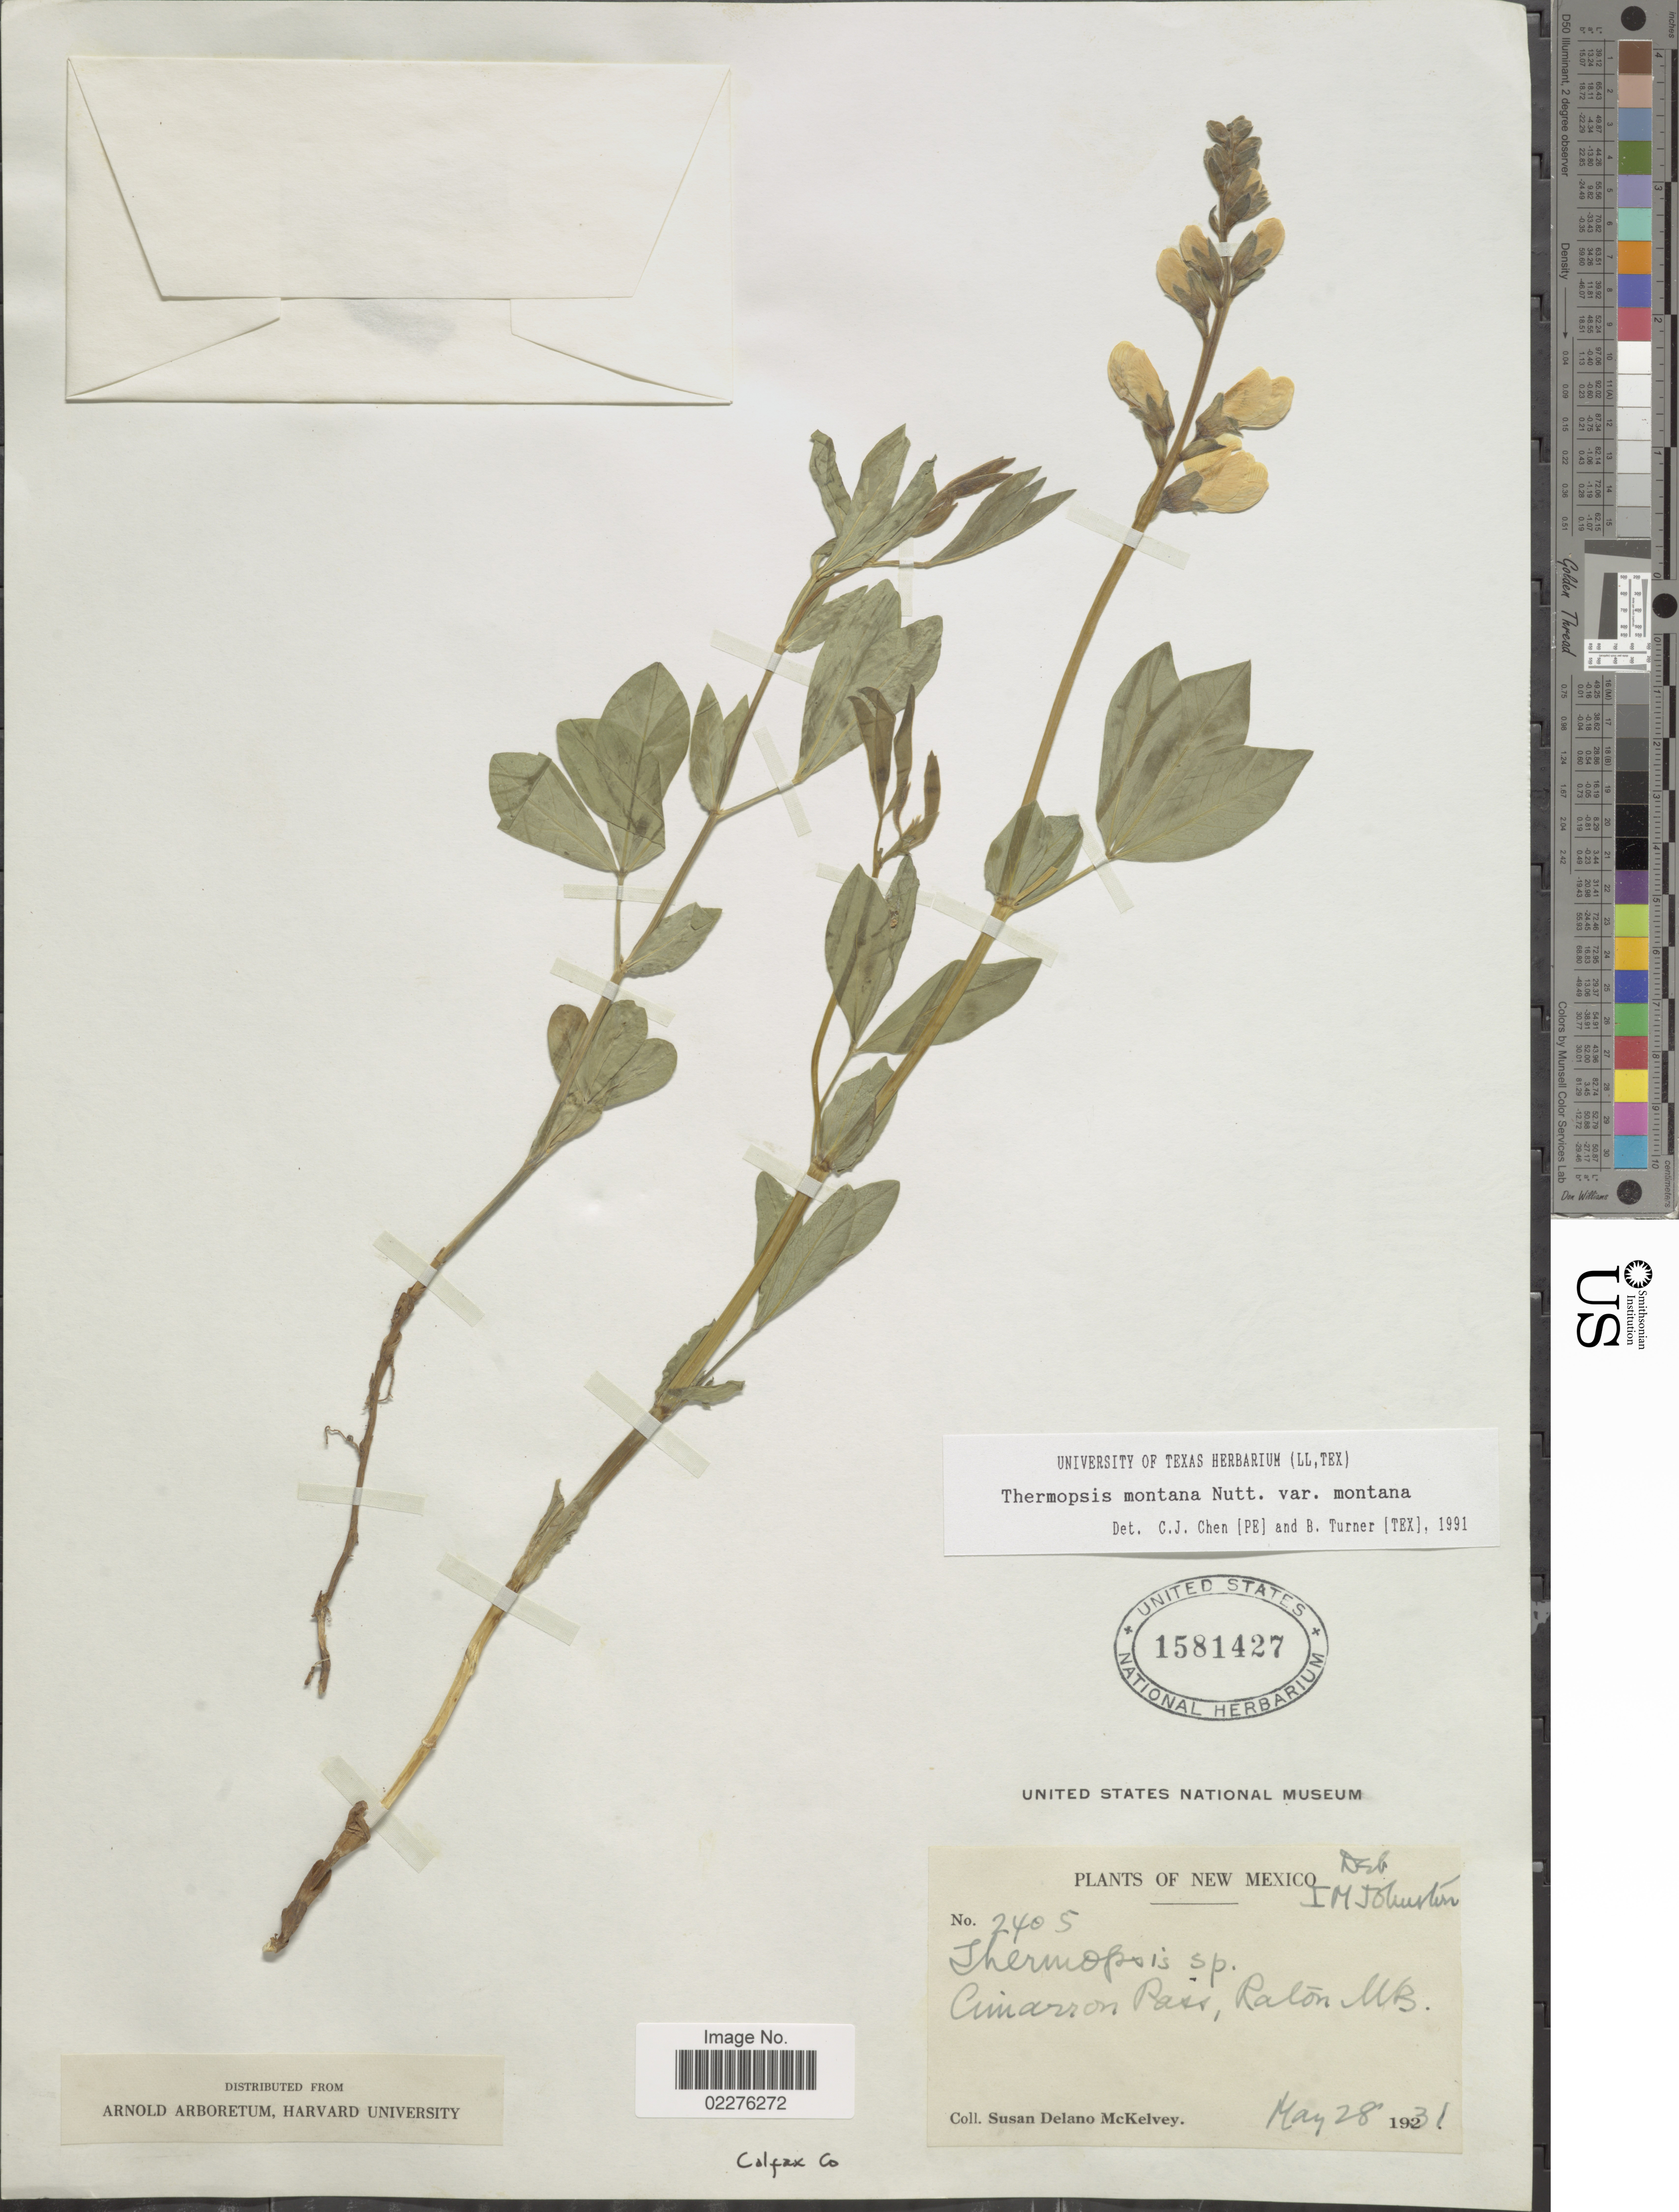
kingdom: Plantae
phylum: Tracheophyta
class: Magnoliopsida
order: Fabales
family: Fabaceae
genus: Thermopsis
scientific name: Thermopsis montana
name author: Nutt.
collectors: S. A. McKelvey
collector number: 2405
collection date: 1931-05-28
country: United States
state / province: New Mexico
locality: Cimarron Pass, Raton Mts., Colfax Co.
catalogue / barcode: US 1581427